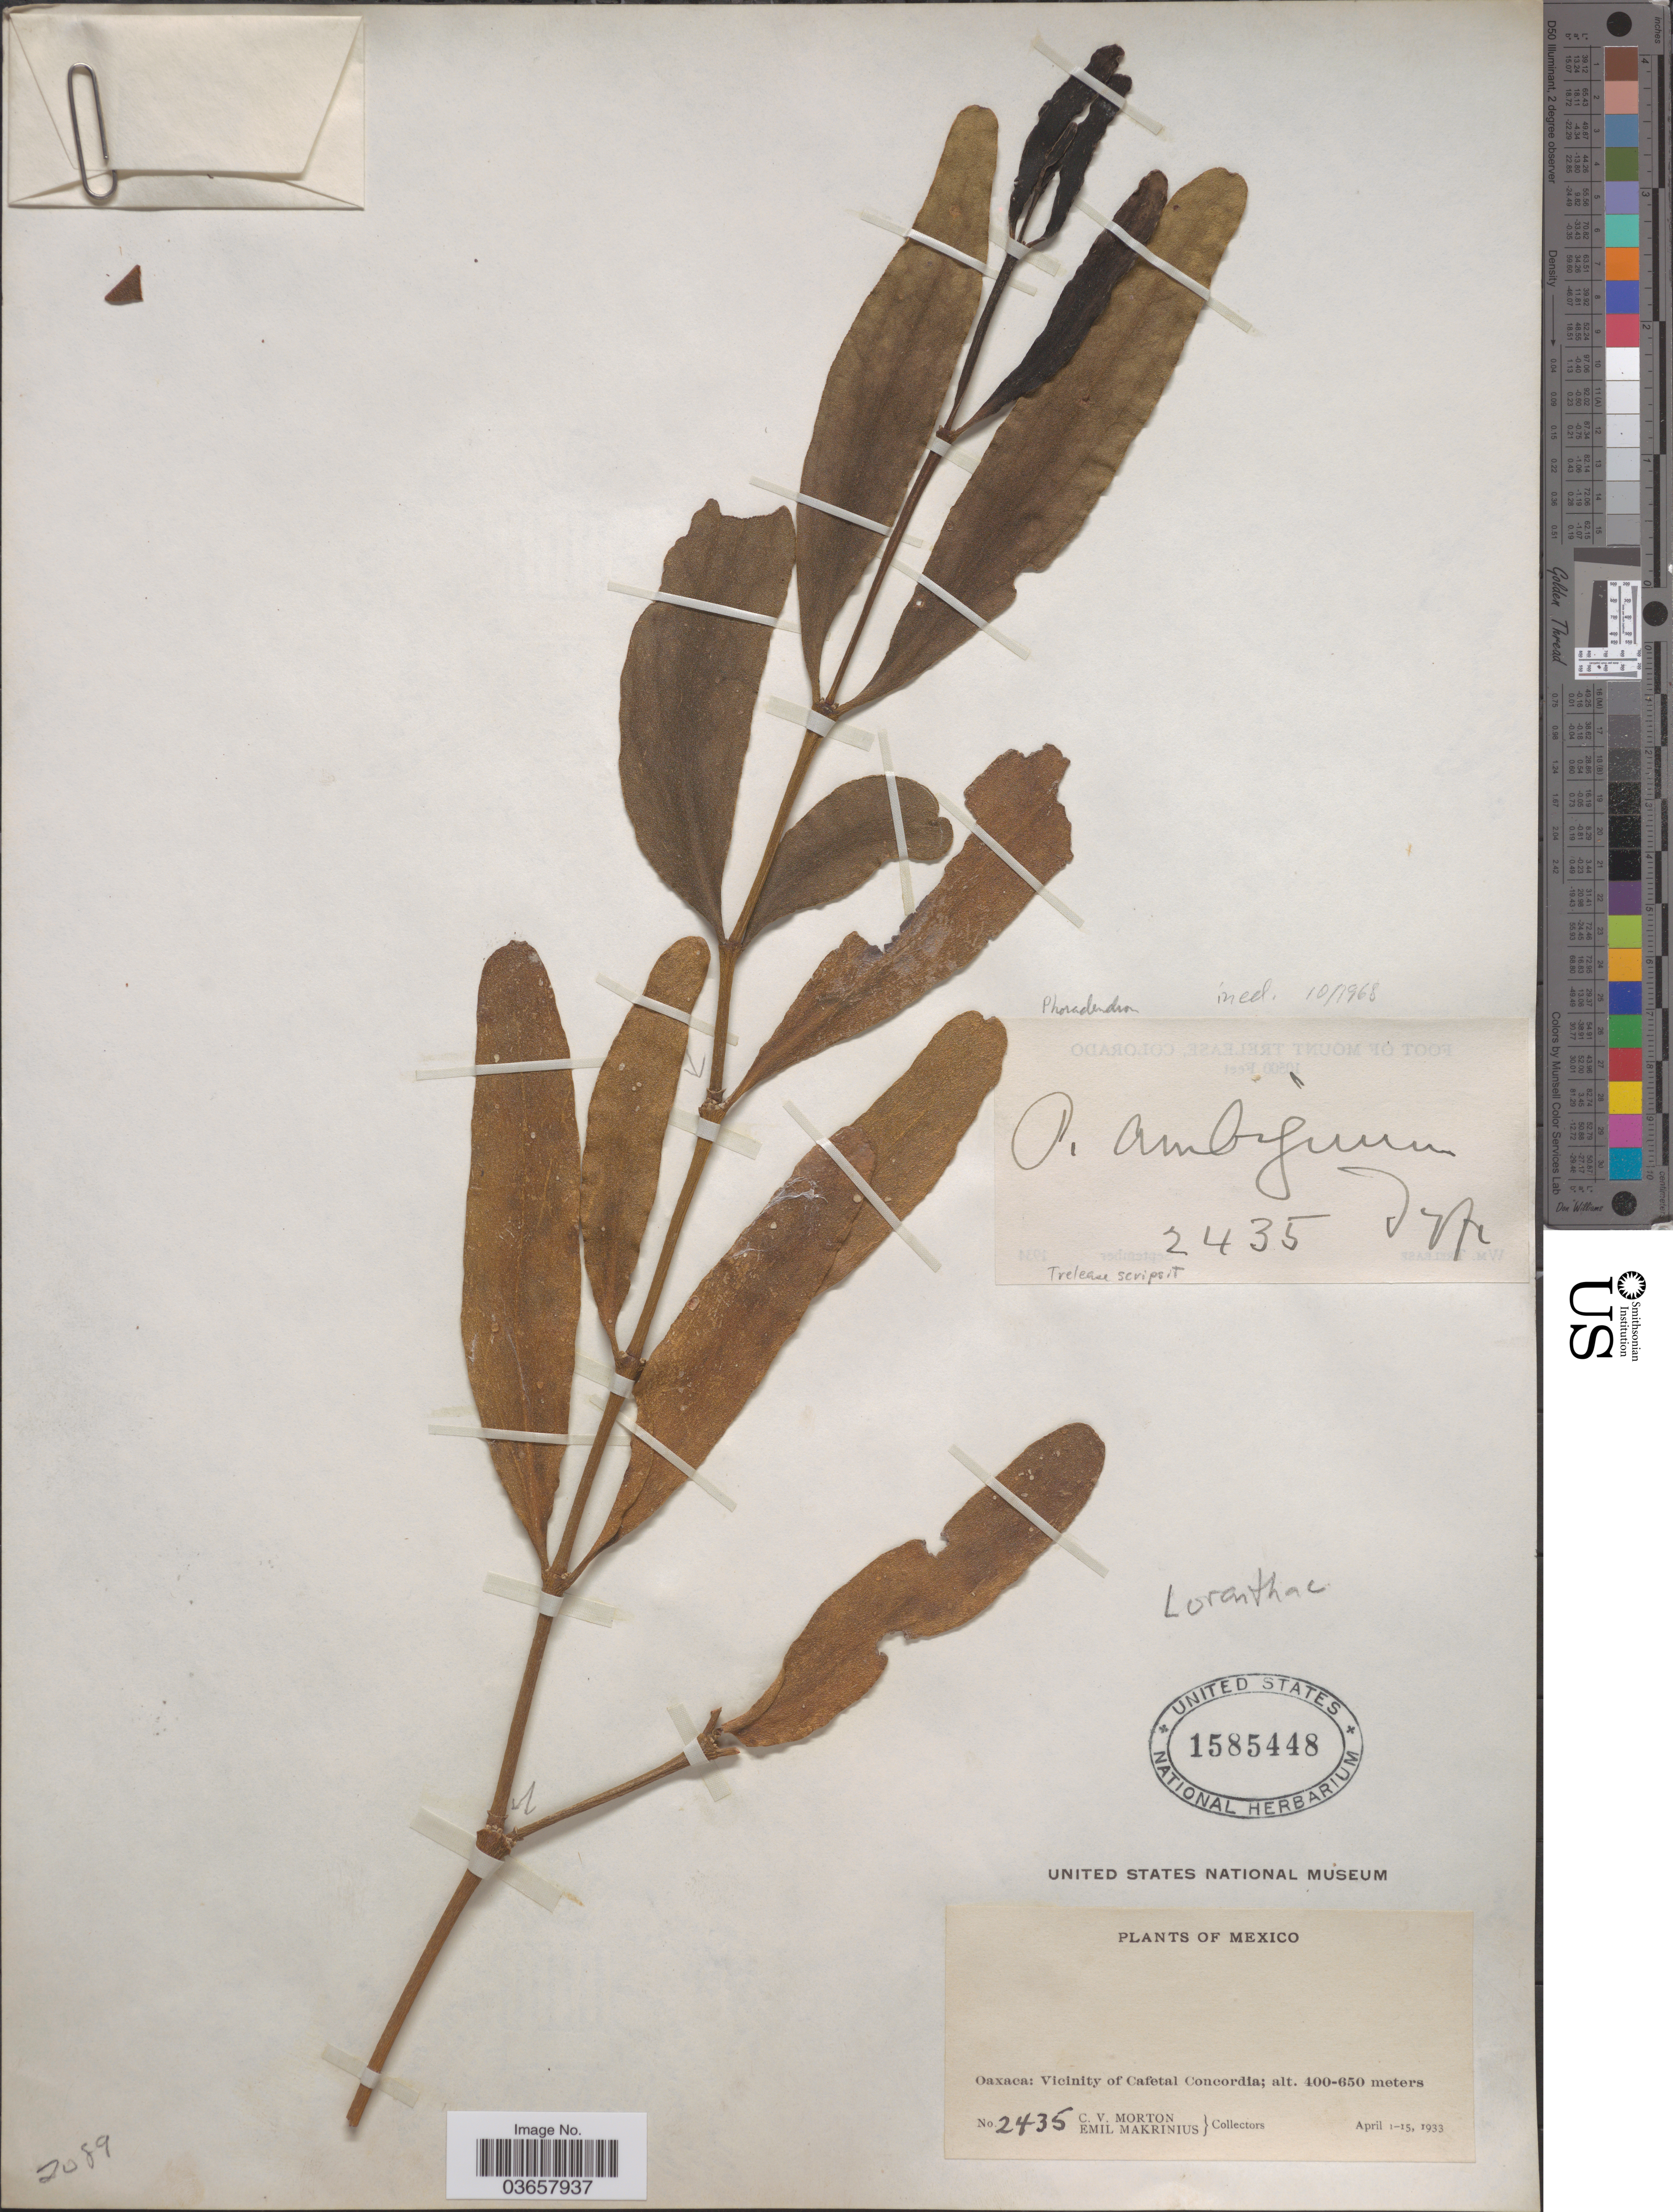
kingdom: Plantae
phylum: Tracheophyta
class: Magnoliopsida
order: Santalales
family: Viscaceae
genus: Phoradendron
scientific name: Phoradendron sp.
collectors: C. V. Morton & E. Makrinius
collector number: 2435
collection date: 1933-04-01/1933-04-15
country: Mexico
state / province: Oaxaca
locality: Vicinity of Cafetal Concordia.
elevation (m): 400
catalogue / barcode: US 1585448